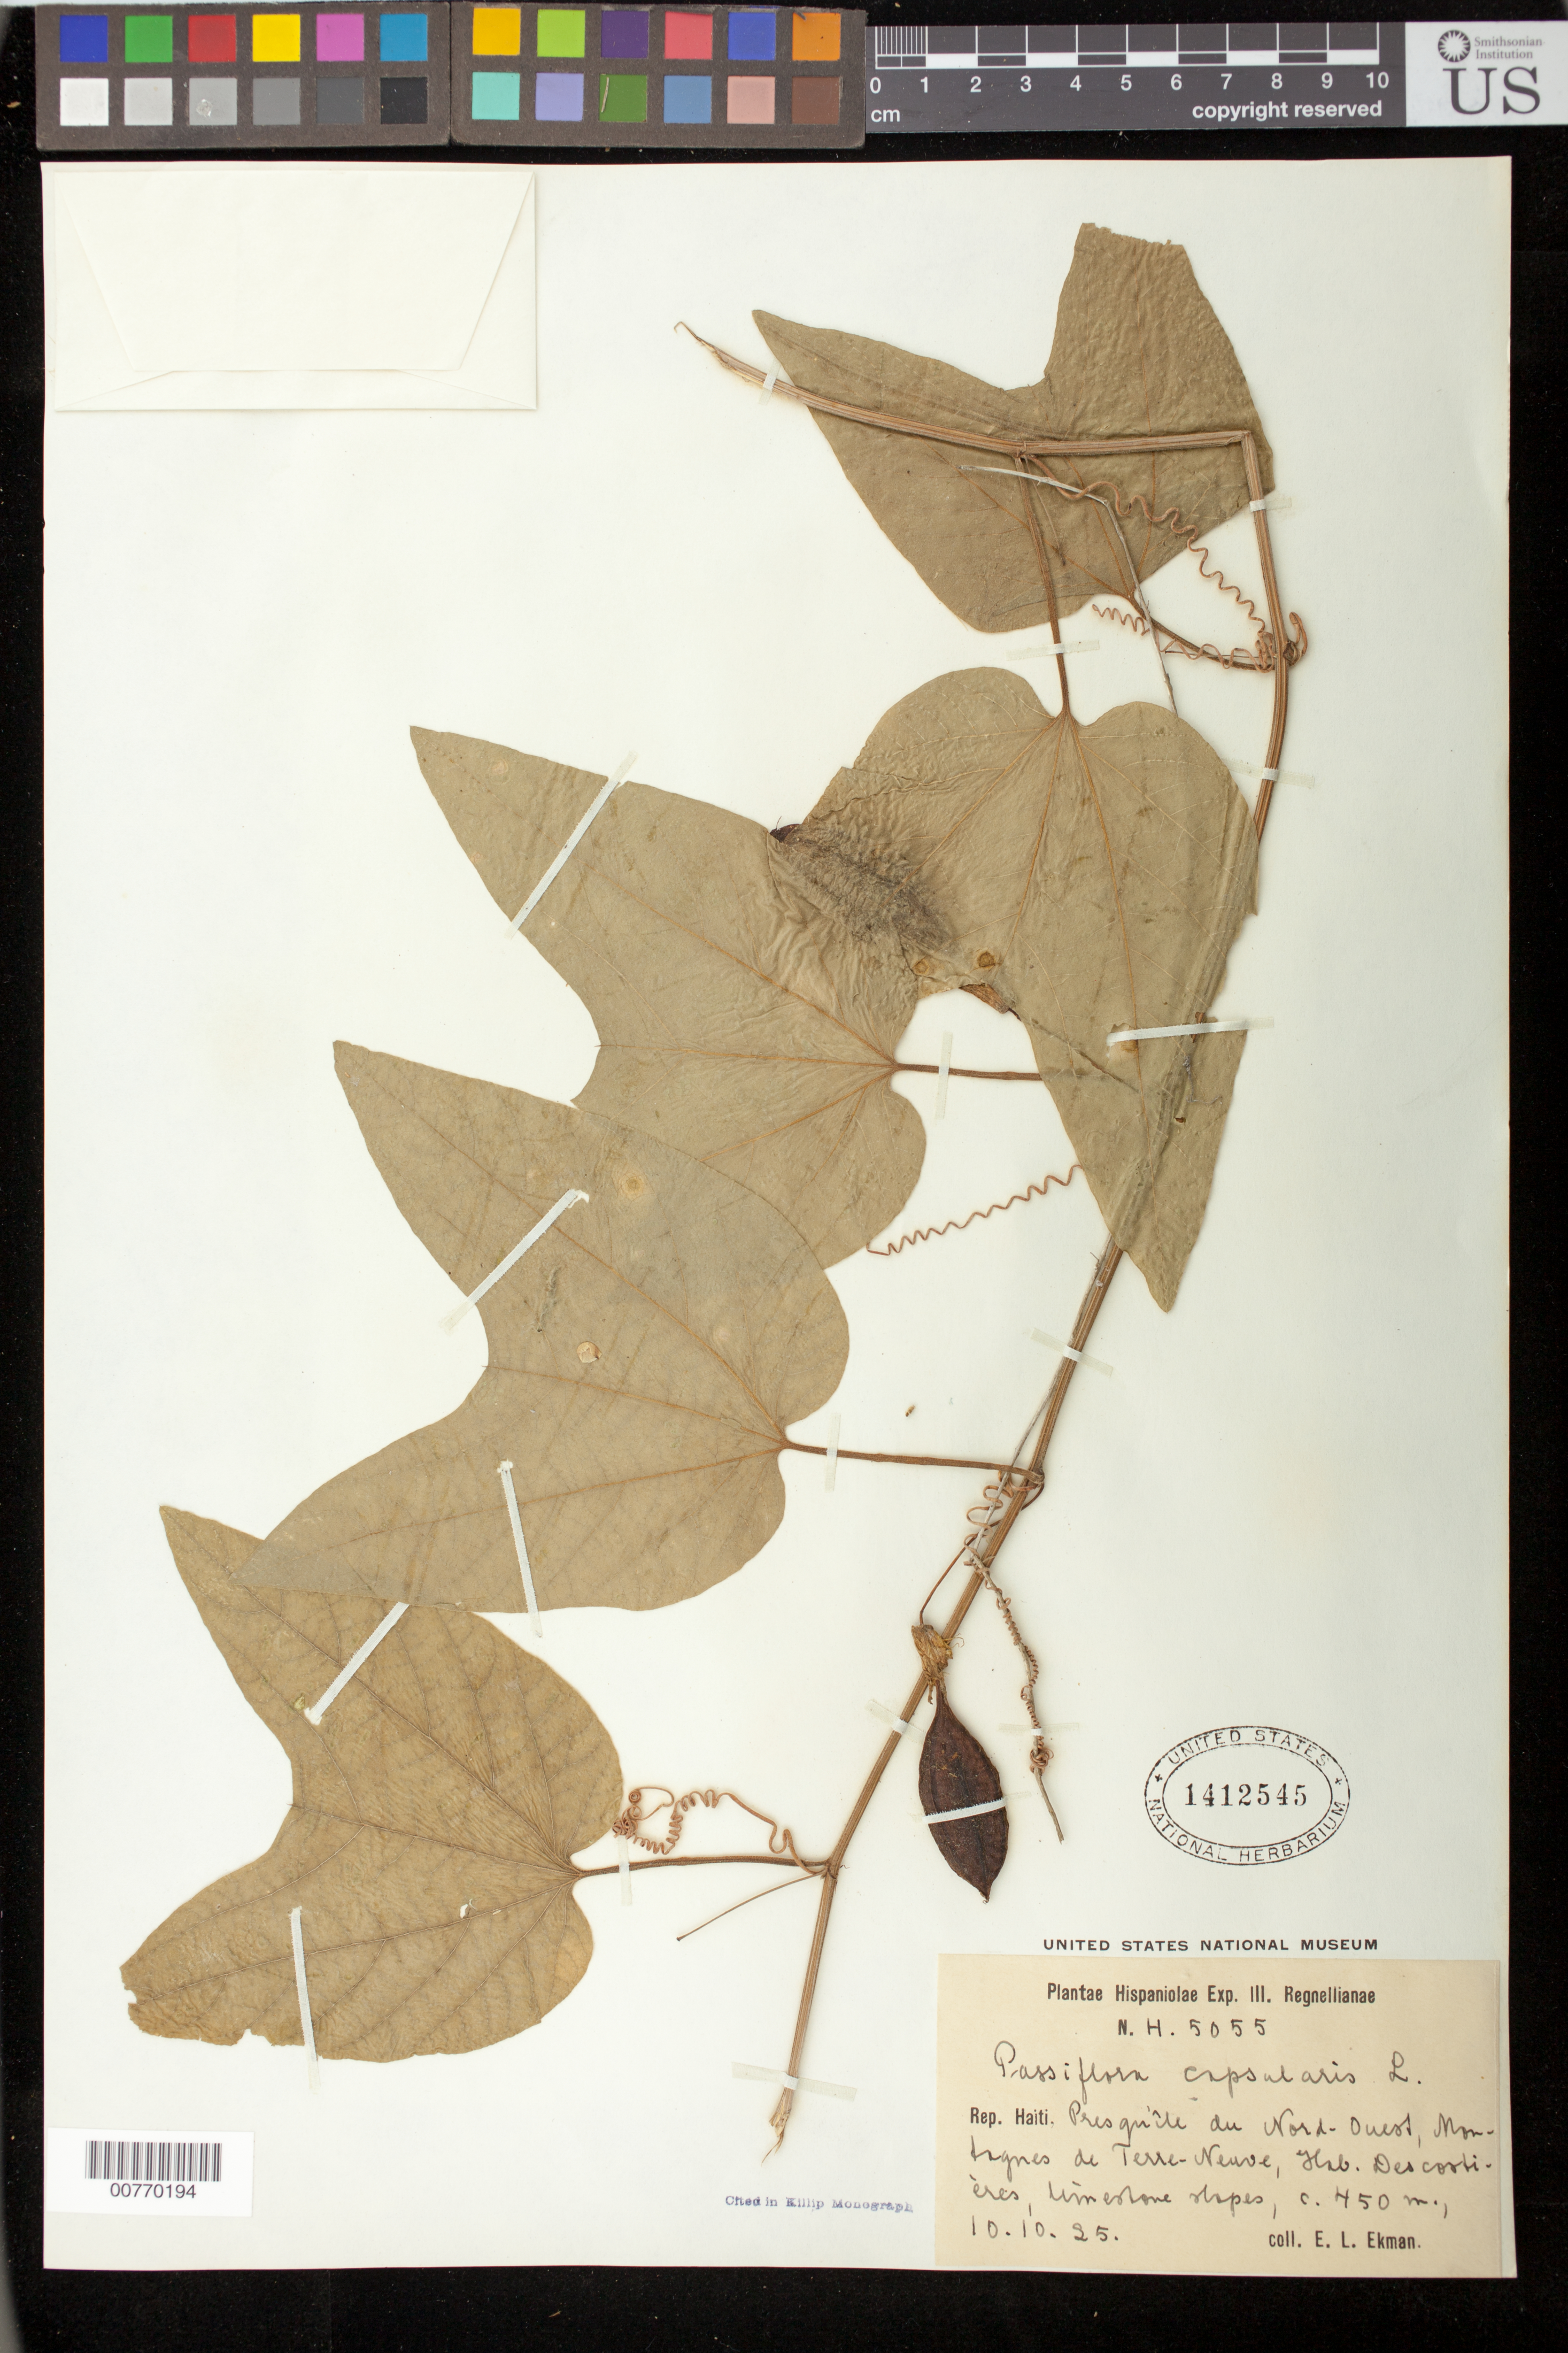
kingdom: Plantae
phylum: Tracheophyta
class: Magnoliopsida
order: Malpighiales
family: Passifloraceae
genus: Passiflora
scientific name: Passiflora capsularis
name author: L.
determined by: Killip, Ellsworth P.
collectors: E. L. Ekman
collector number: H 5055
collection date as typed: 10 Oct 1925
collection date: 1925-10-10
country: Haiti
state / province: Ouest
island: Hispaniola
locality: Presguîle du Nord-Ouest, Nontagnes de Terre-Neuve, "Hnb. Descortières".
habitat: Limestone slopes.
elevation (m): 450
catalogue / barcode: US 1412545